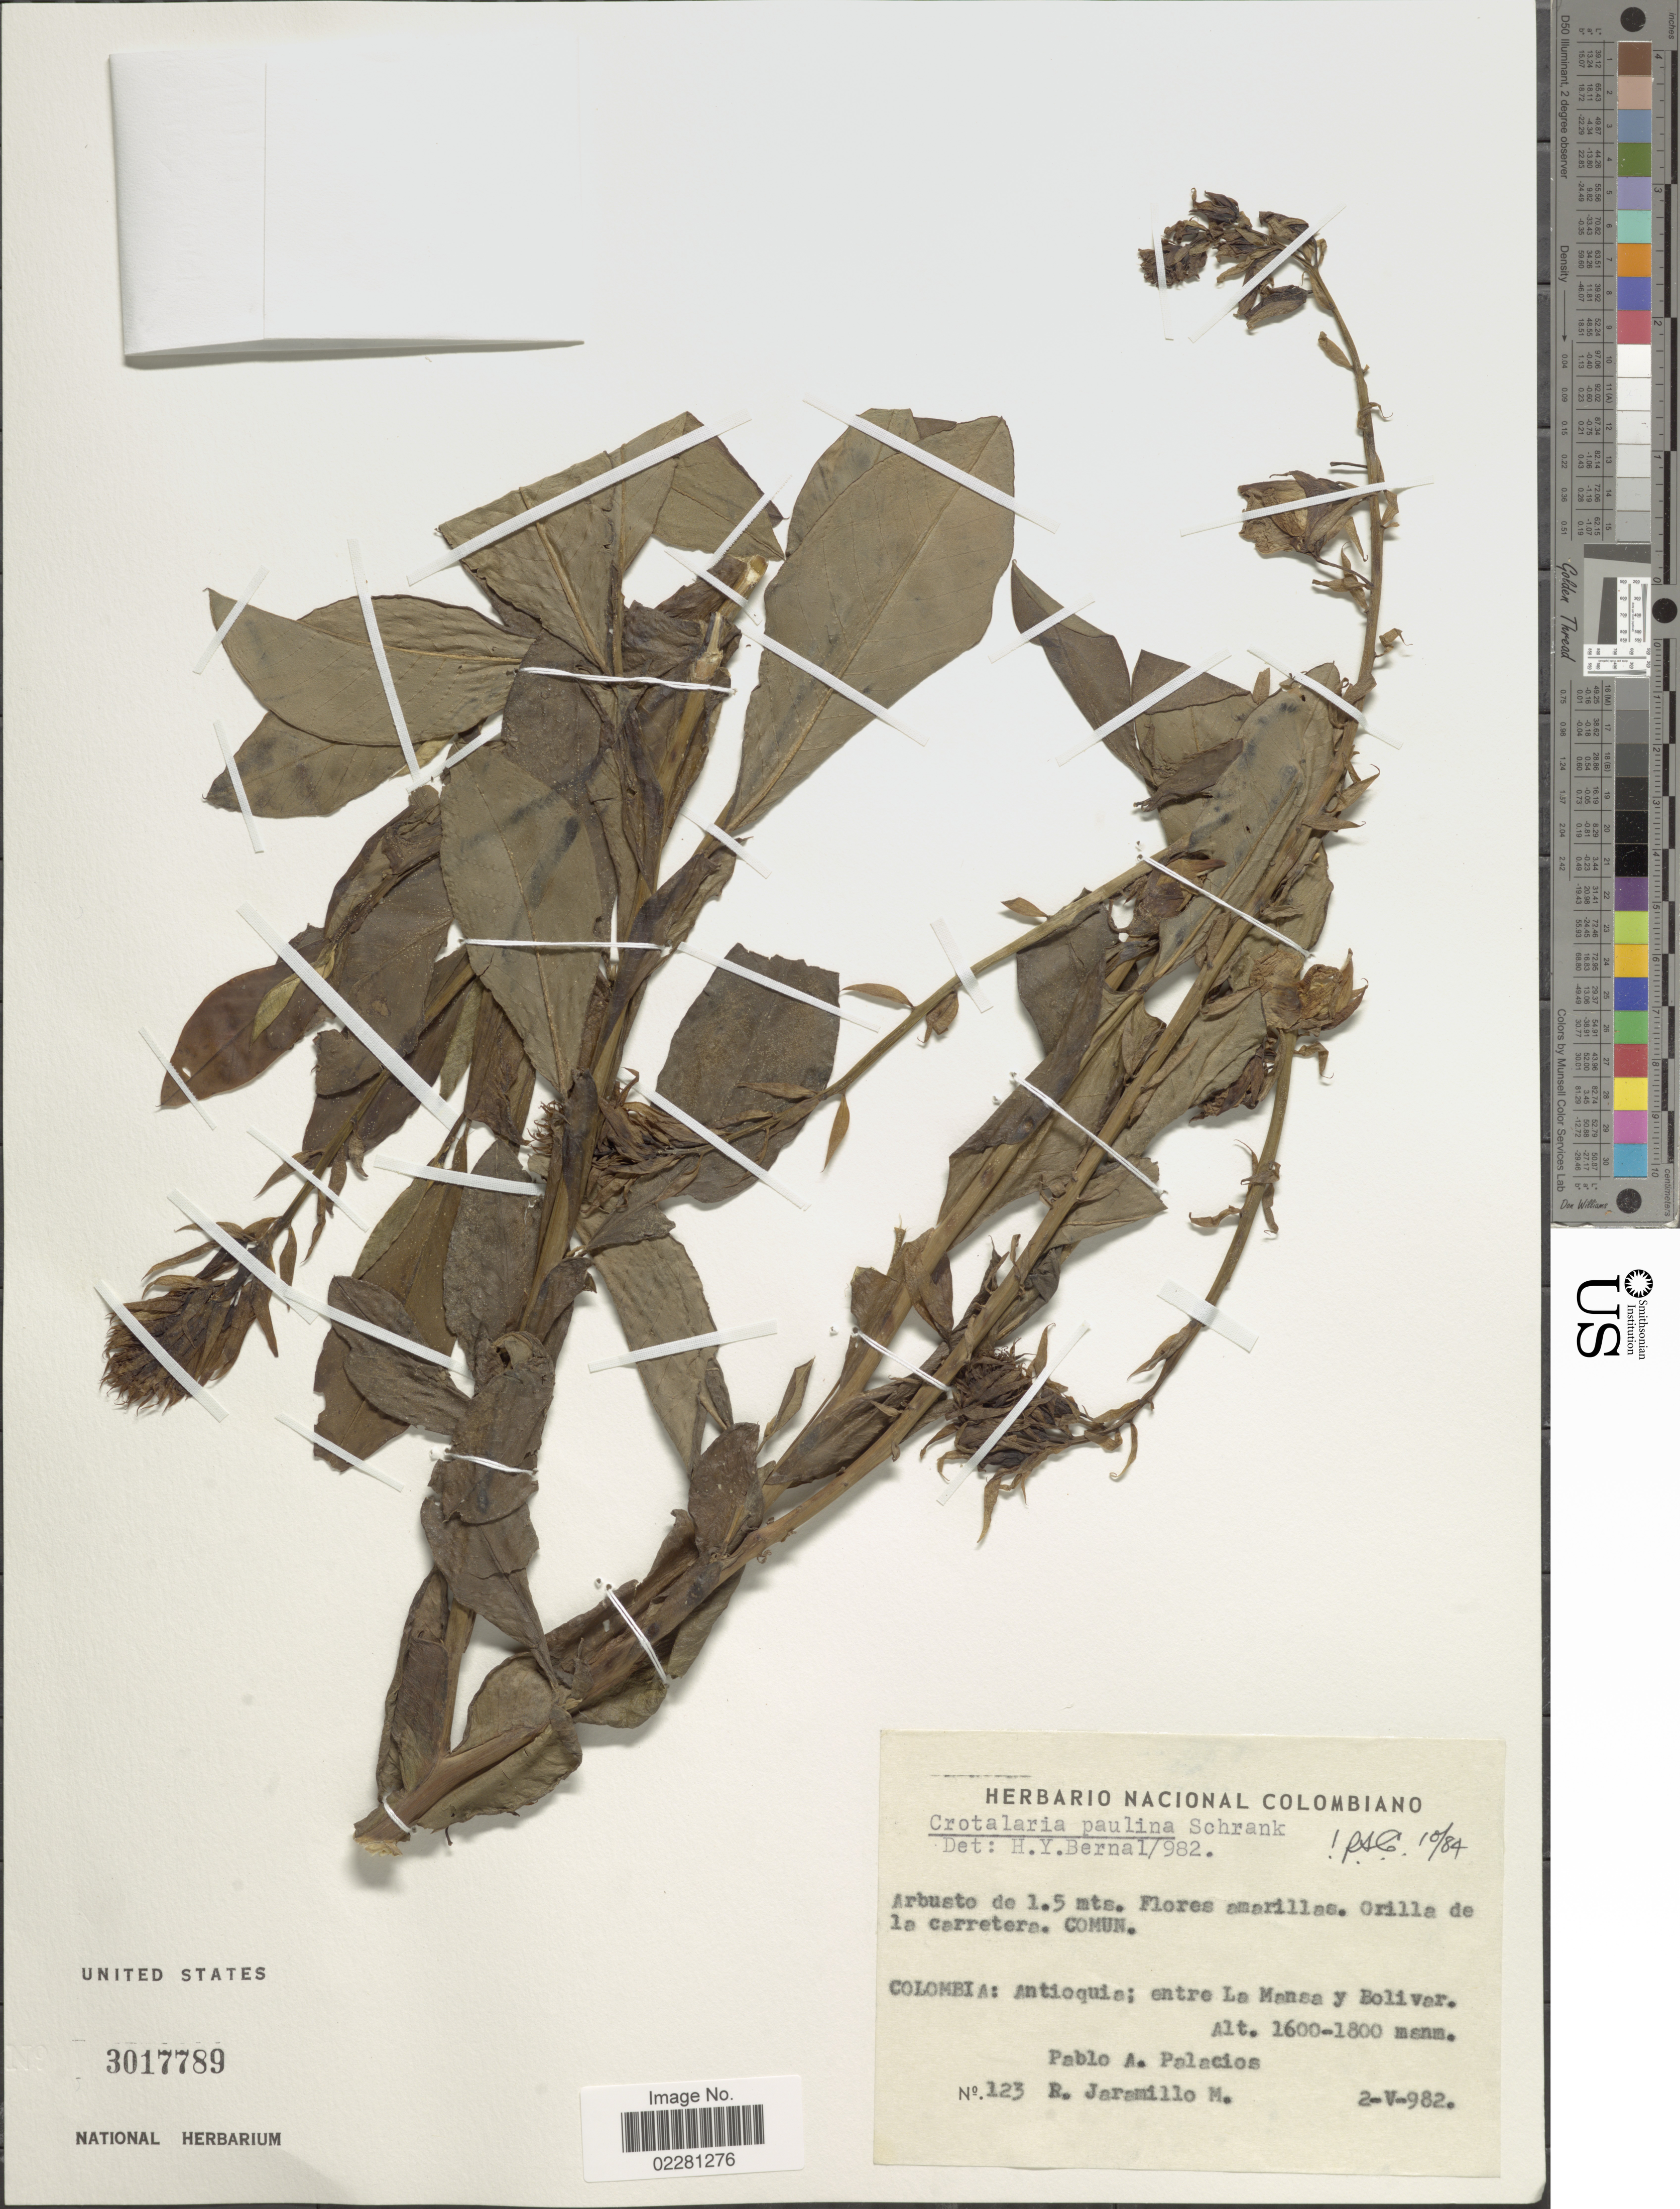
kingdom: Plantae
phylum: Tracheophyta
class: Magnoliopsida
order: Fabales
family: Fabaceae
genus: Crotalaria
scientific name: Crotalaria paulina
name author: Schrank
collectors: P. Palacios & R. Jaramillo M.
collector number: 123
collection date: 1982-05-02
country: Colombia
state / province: Antioquia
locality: Entre La Mansa y Bolivar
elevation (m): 1600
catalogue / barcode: US 3017789